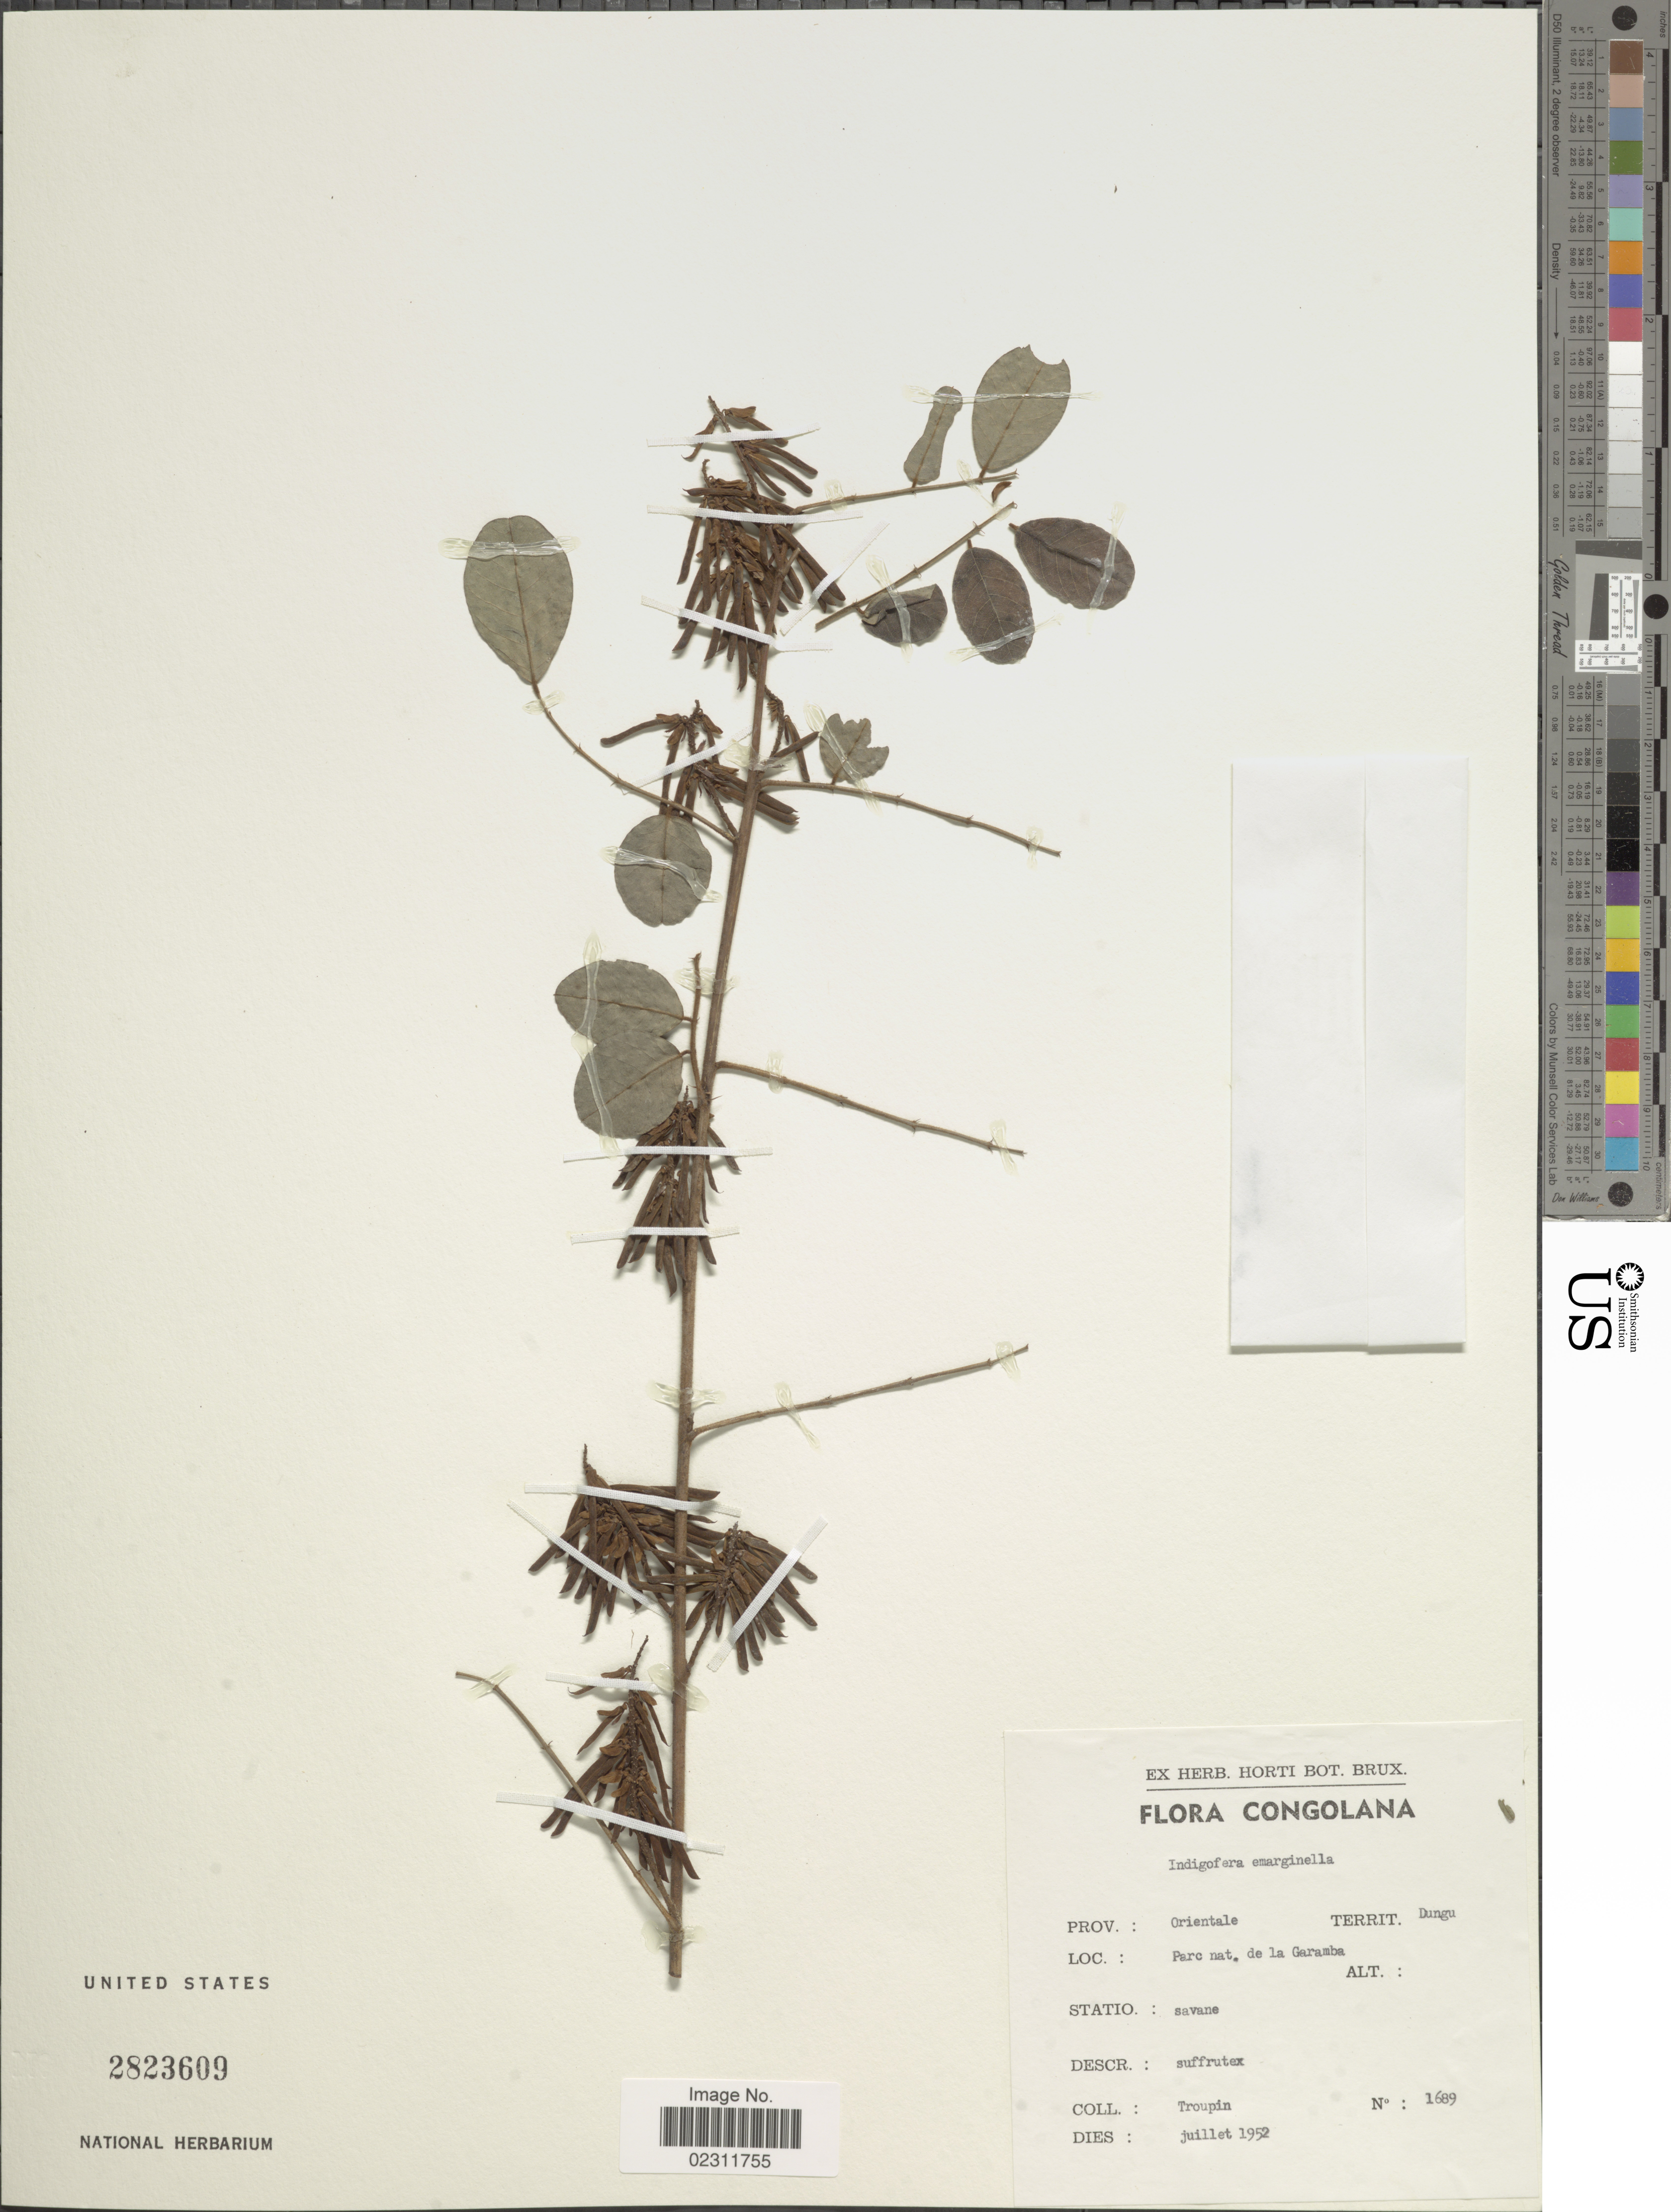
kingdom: Plantae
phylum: Tracheophyta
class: Magnoliopsida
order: Fabales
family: Fabaceae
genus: Indigofera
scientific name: Indigofera emarginella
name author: Steud. ex A. Rich.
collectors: Troupin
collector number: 1689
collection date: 1952-09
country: Congo, Democratic Republic of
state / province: Haut-Uele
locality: Congolana, Dungu, Parc Nat. de la Garamba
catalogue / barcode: US 2823609